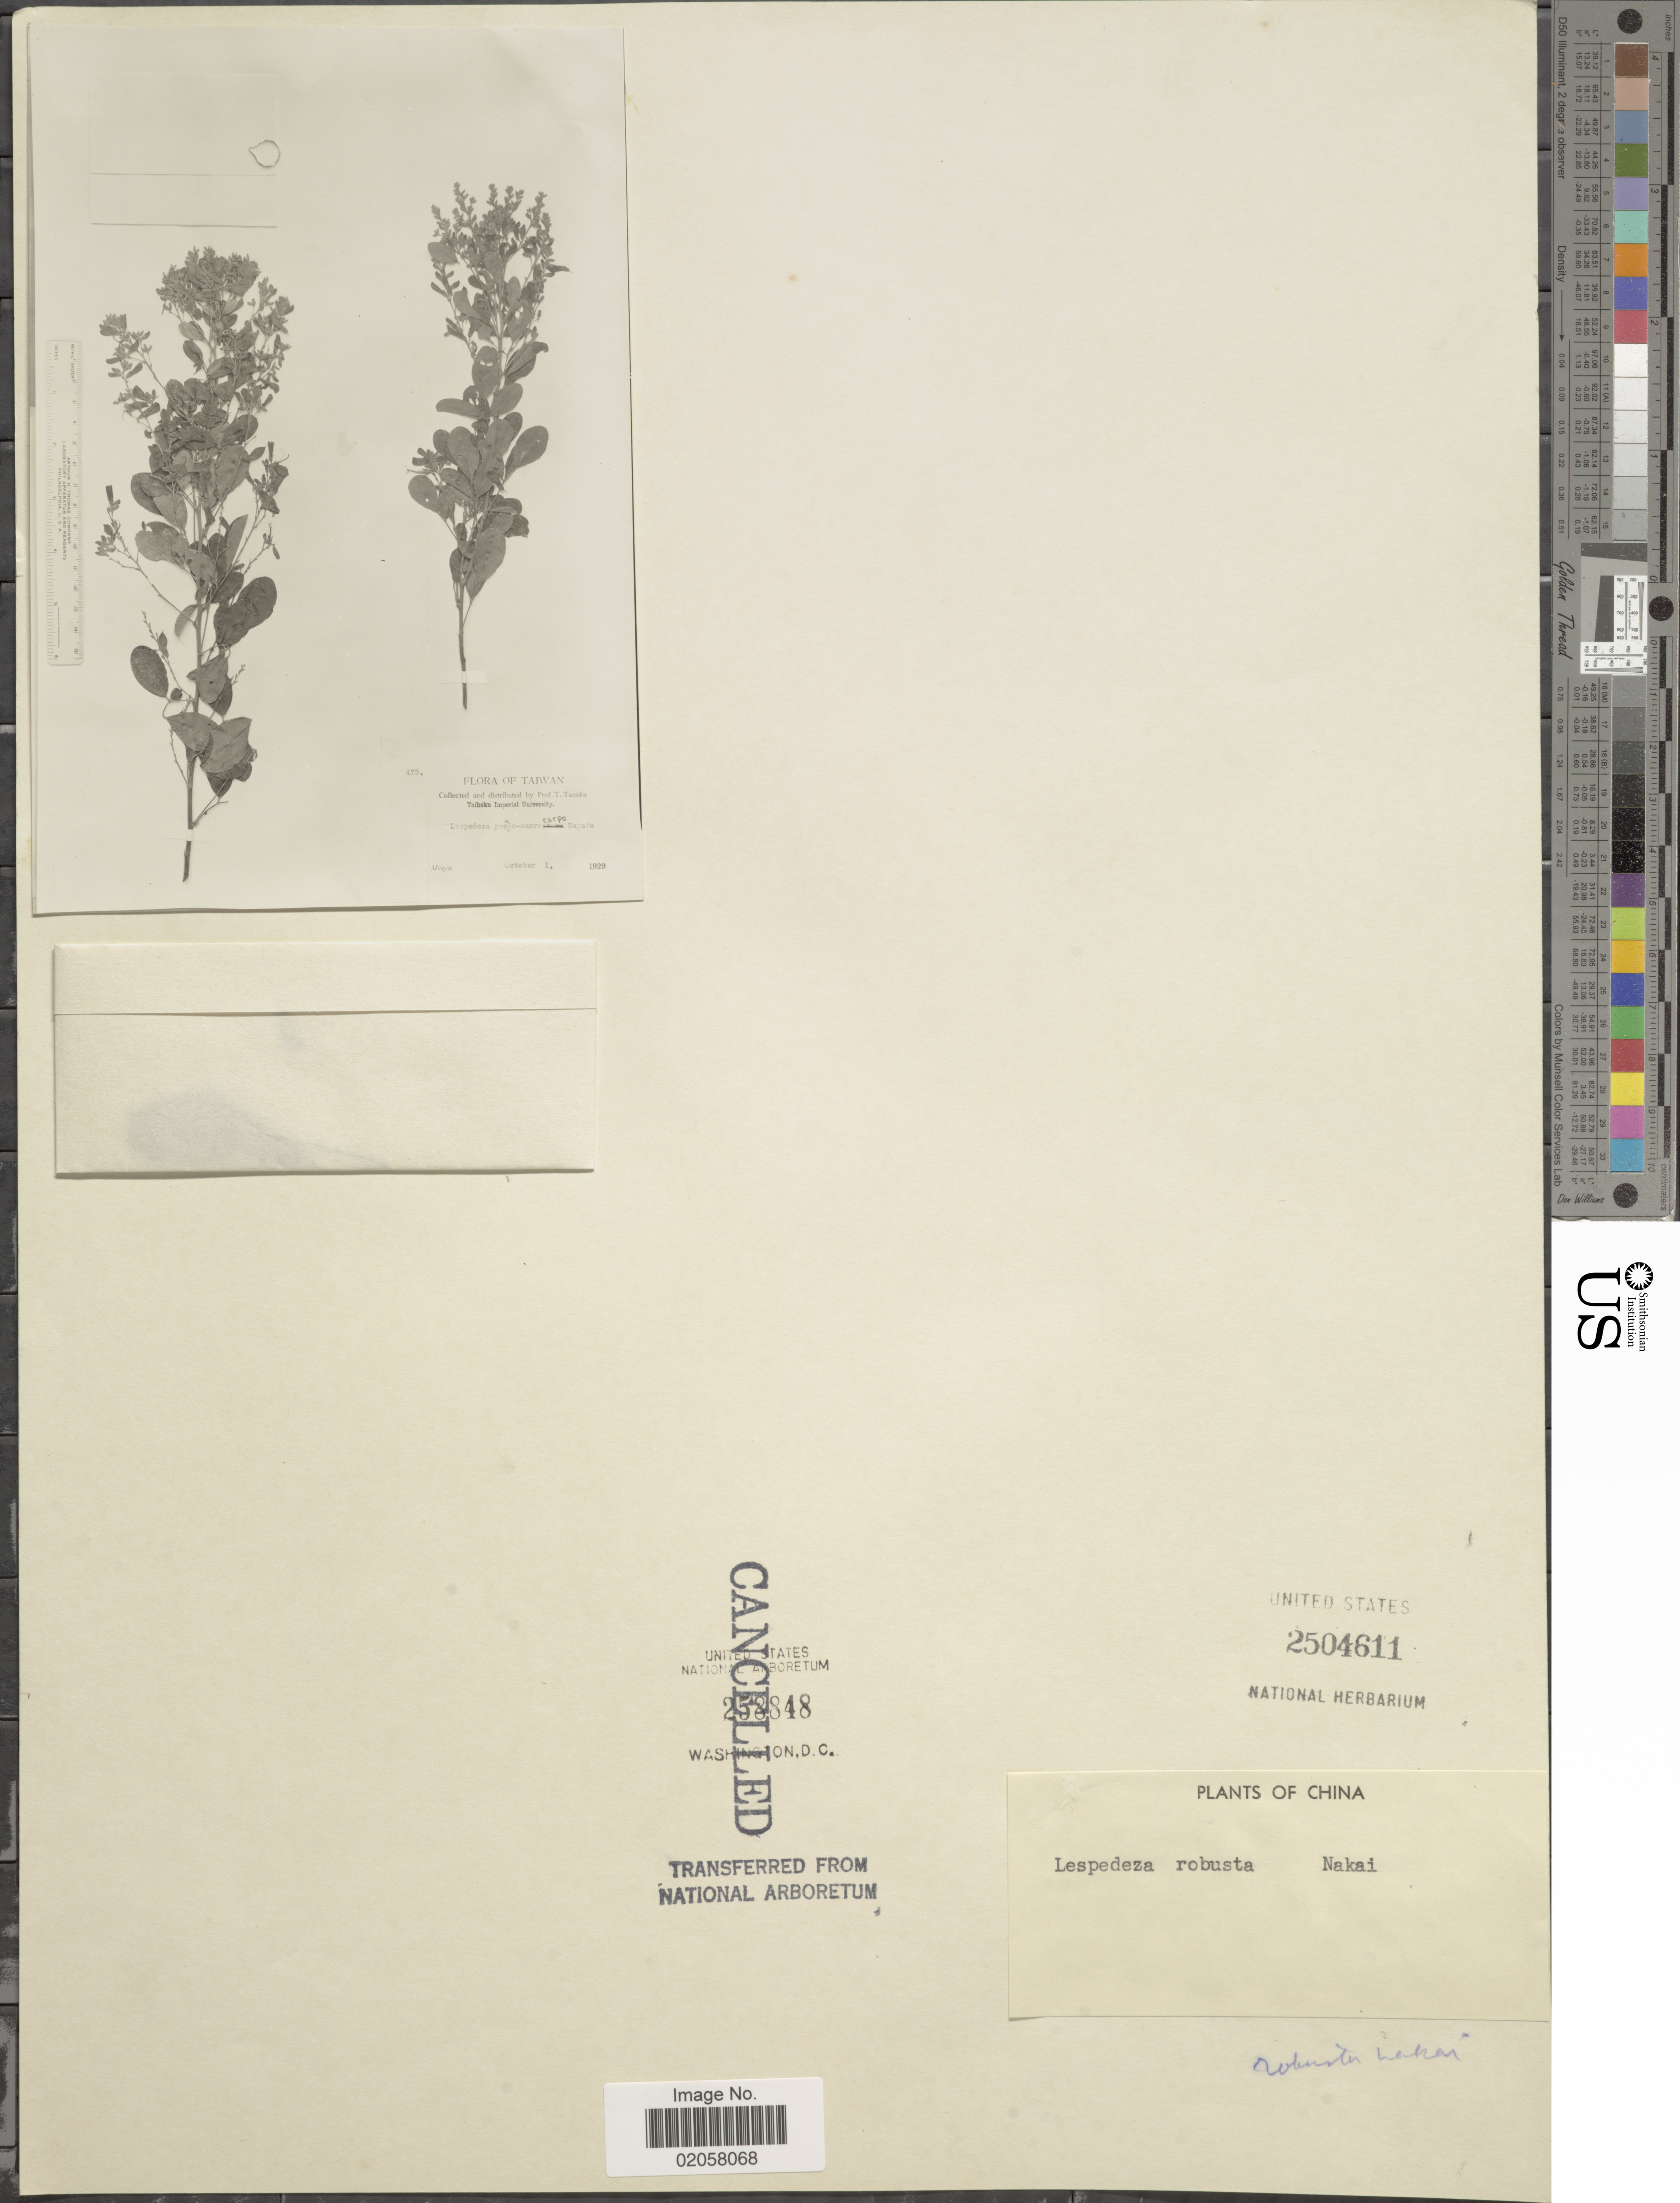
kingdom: Plantae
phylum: Tracheophyta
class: Magnoliopsida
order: Fabales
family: Fabaceae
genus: Lespedeza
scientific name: Lespedeza robusta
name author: Nakai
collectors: T. Tanaka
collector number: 473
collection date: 1929-10-01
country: Taiwan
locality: Musya [interpreted]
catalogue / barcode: US 2504611